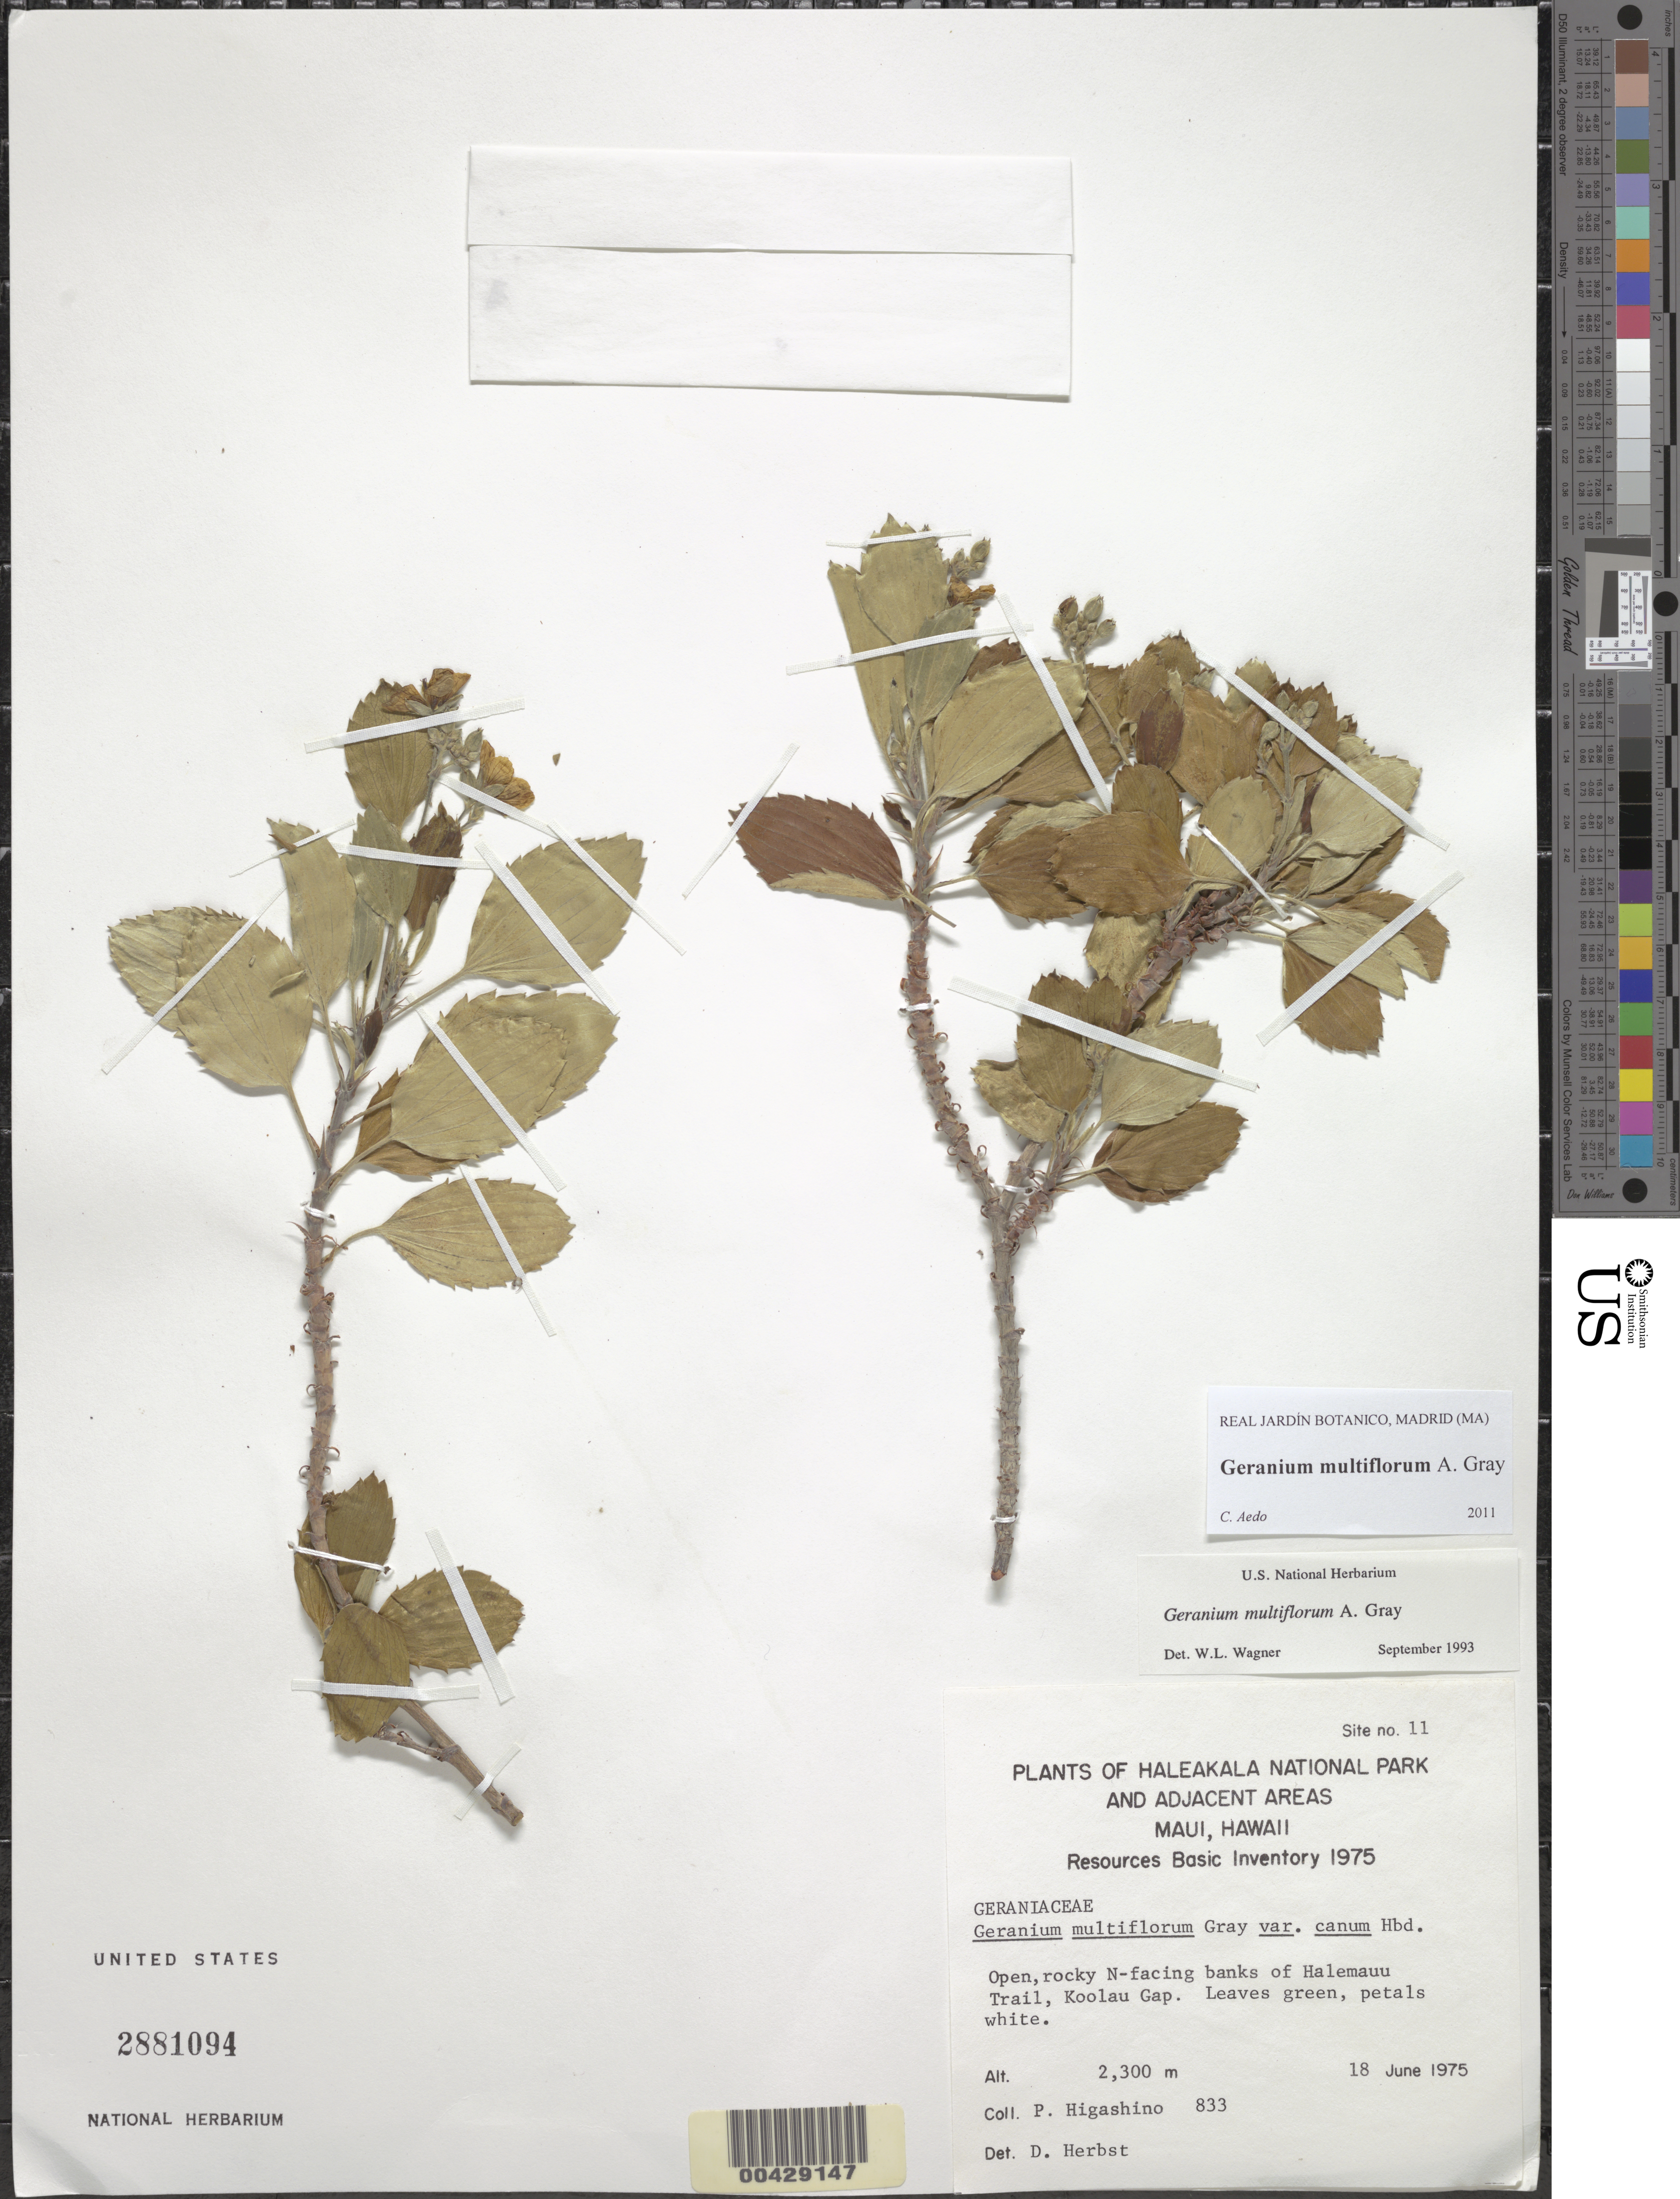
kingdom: Plantae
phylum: Tracheophyta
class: Magnoliopsida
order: Geraniales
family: Geraniaceae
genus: Geranium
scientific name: Geranium multiflorum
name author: A. Gray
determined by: Aedo, C.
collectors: P. Higashino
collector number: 833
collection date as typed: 18 Jun 1975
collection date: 1975-06-18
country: United States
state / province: Hawaii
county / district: Maui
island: Maui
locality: Koolau Gap, N facing banks of Halemauu Trail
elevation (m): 2300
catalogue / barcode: US 2881094